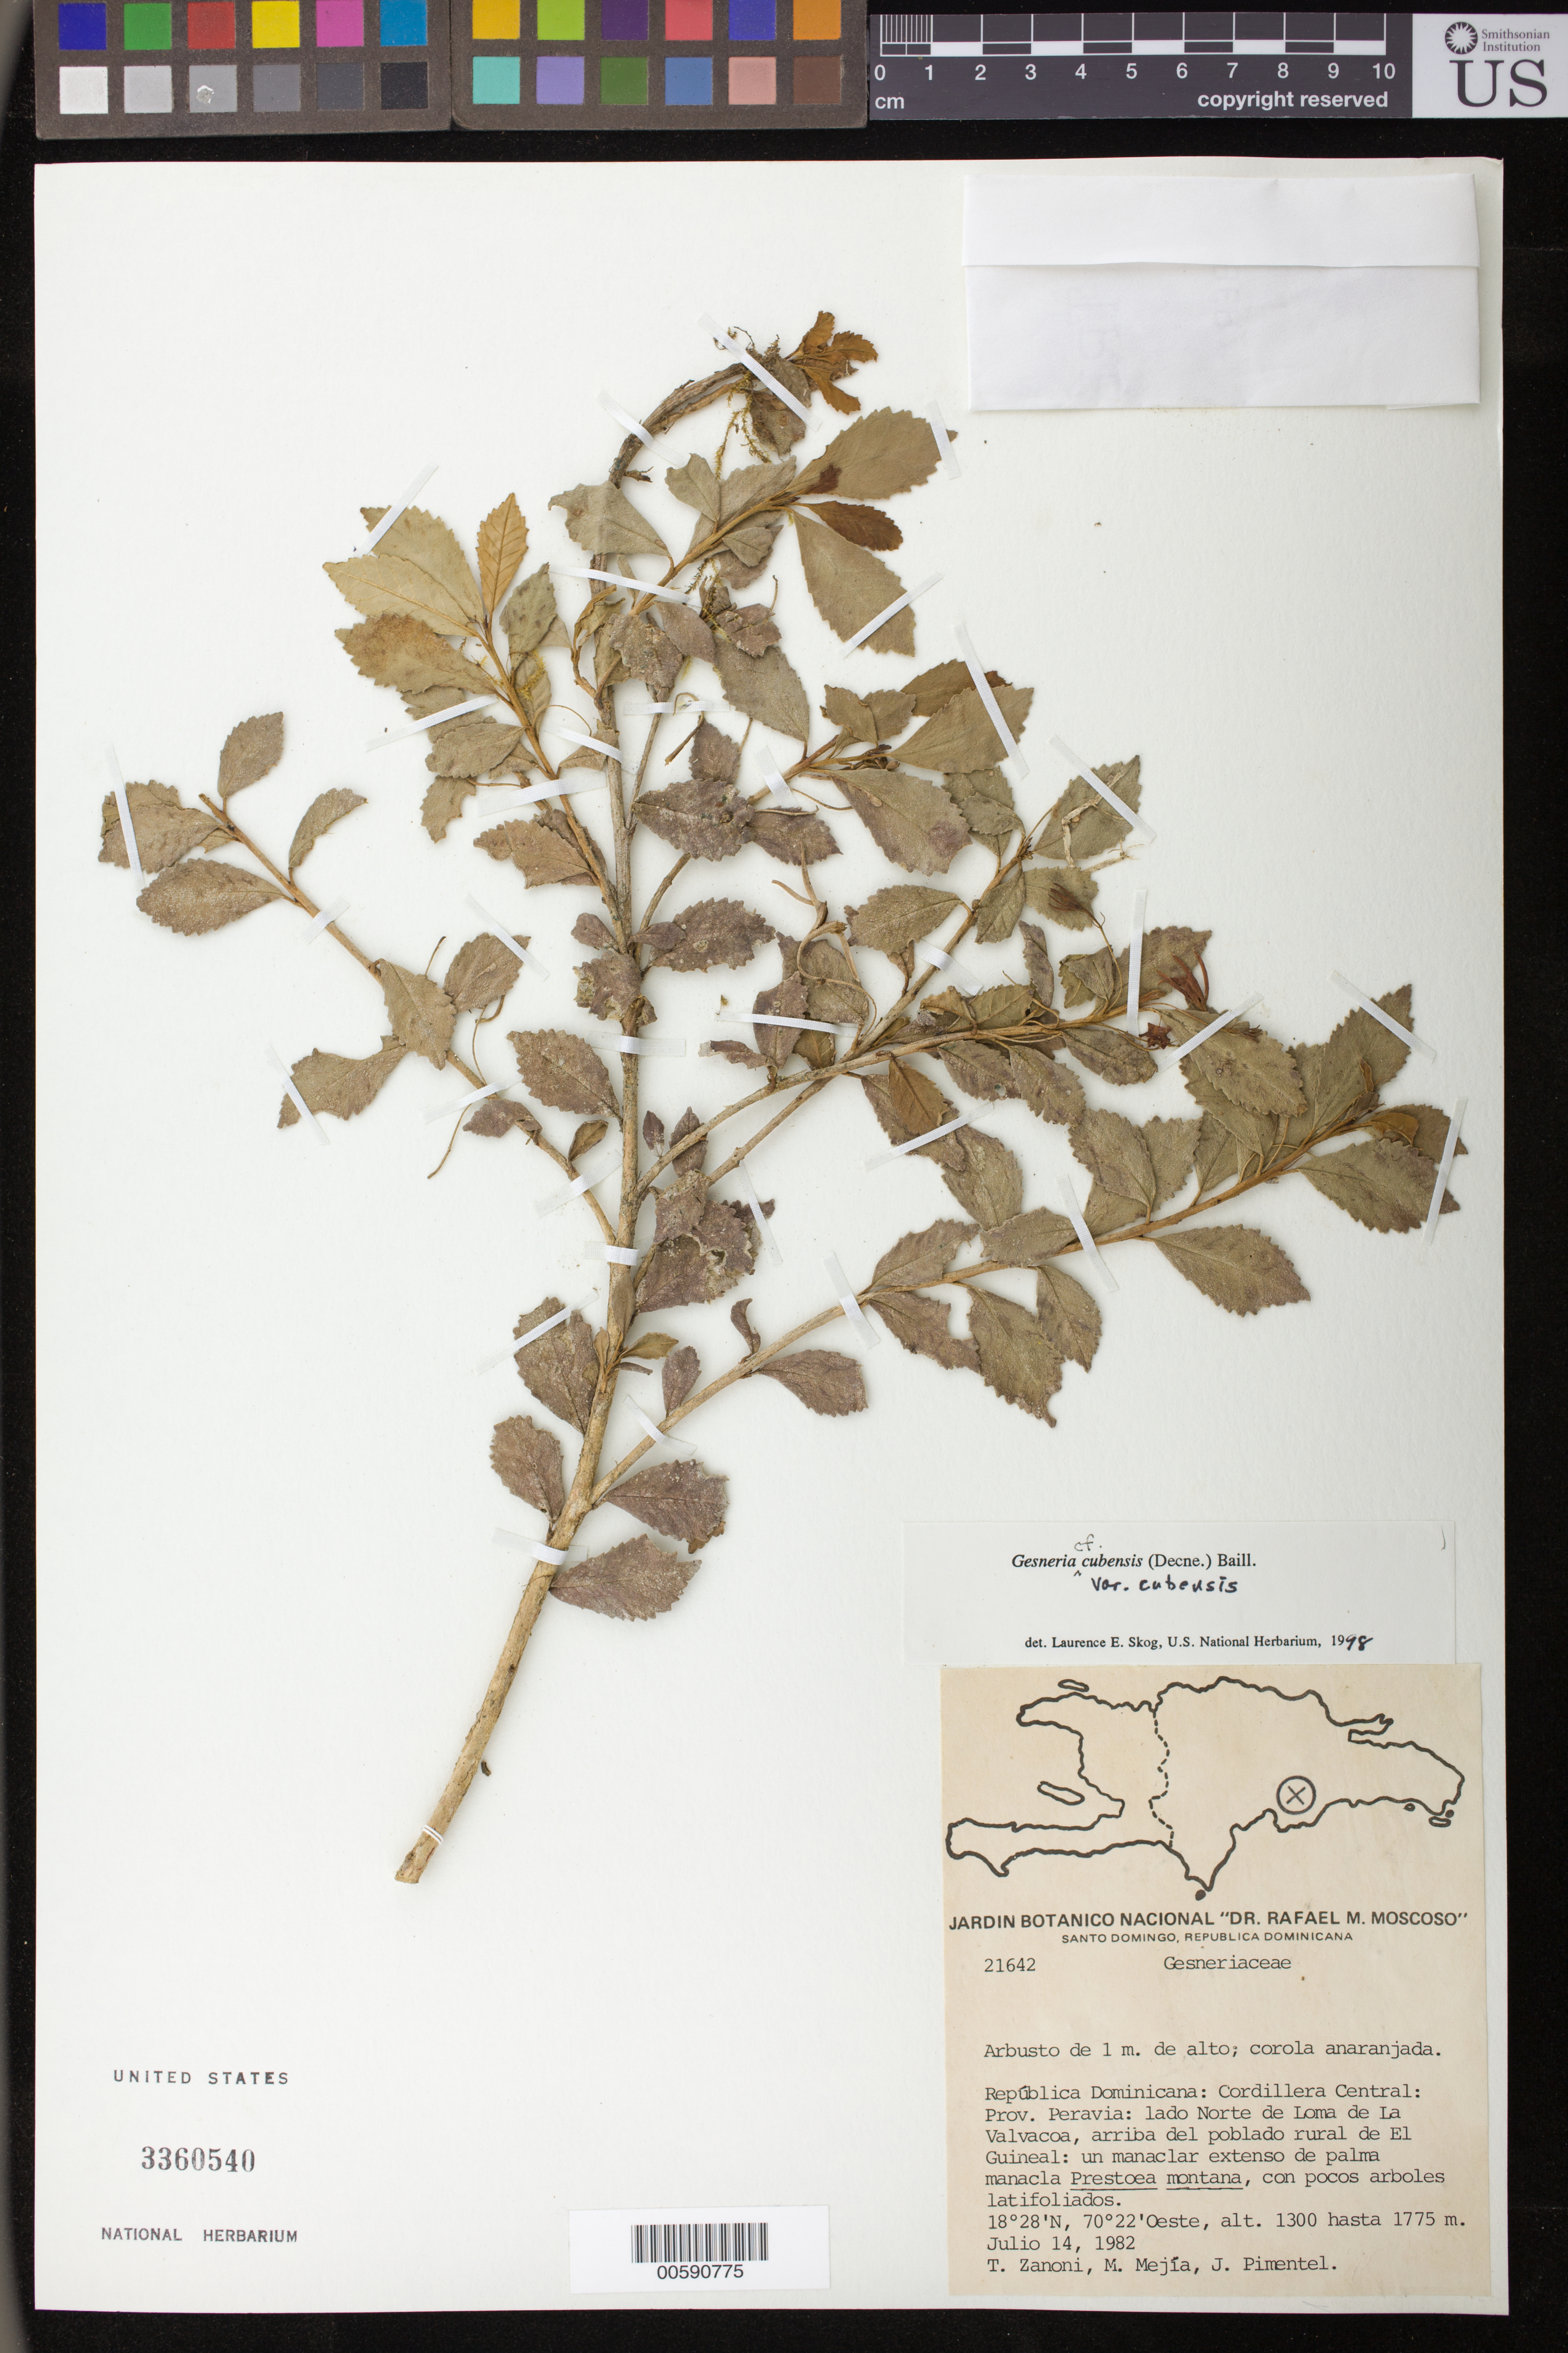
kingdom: Plantae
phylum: Tracheophyta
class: Magnoliopsida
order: Lamiales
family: Gesneriaceae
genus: Gesneria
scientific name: Gesneria cubensis var. cubensis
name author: (Decne.) Baill.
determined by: Skog, Laurence E.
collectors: T. A. Zanoni, M. Mejia & J. Pimentel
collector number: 21642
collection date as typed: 14 Jul 1982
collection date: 1982-07-14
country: Dominican Republic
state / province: Peravia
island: Hispaniola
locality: Cordillera Central: lado N de Loma de La Valvacoa, arriba del poblado rural de El Guineal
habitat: Un manaclar extenso de palma manacla Prestoea montana, con pocos árboles latifoliados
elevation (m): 1300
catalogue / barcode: US 3360540